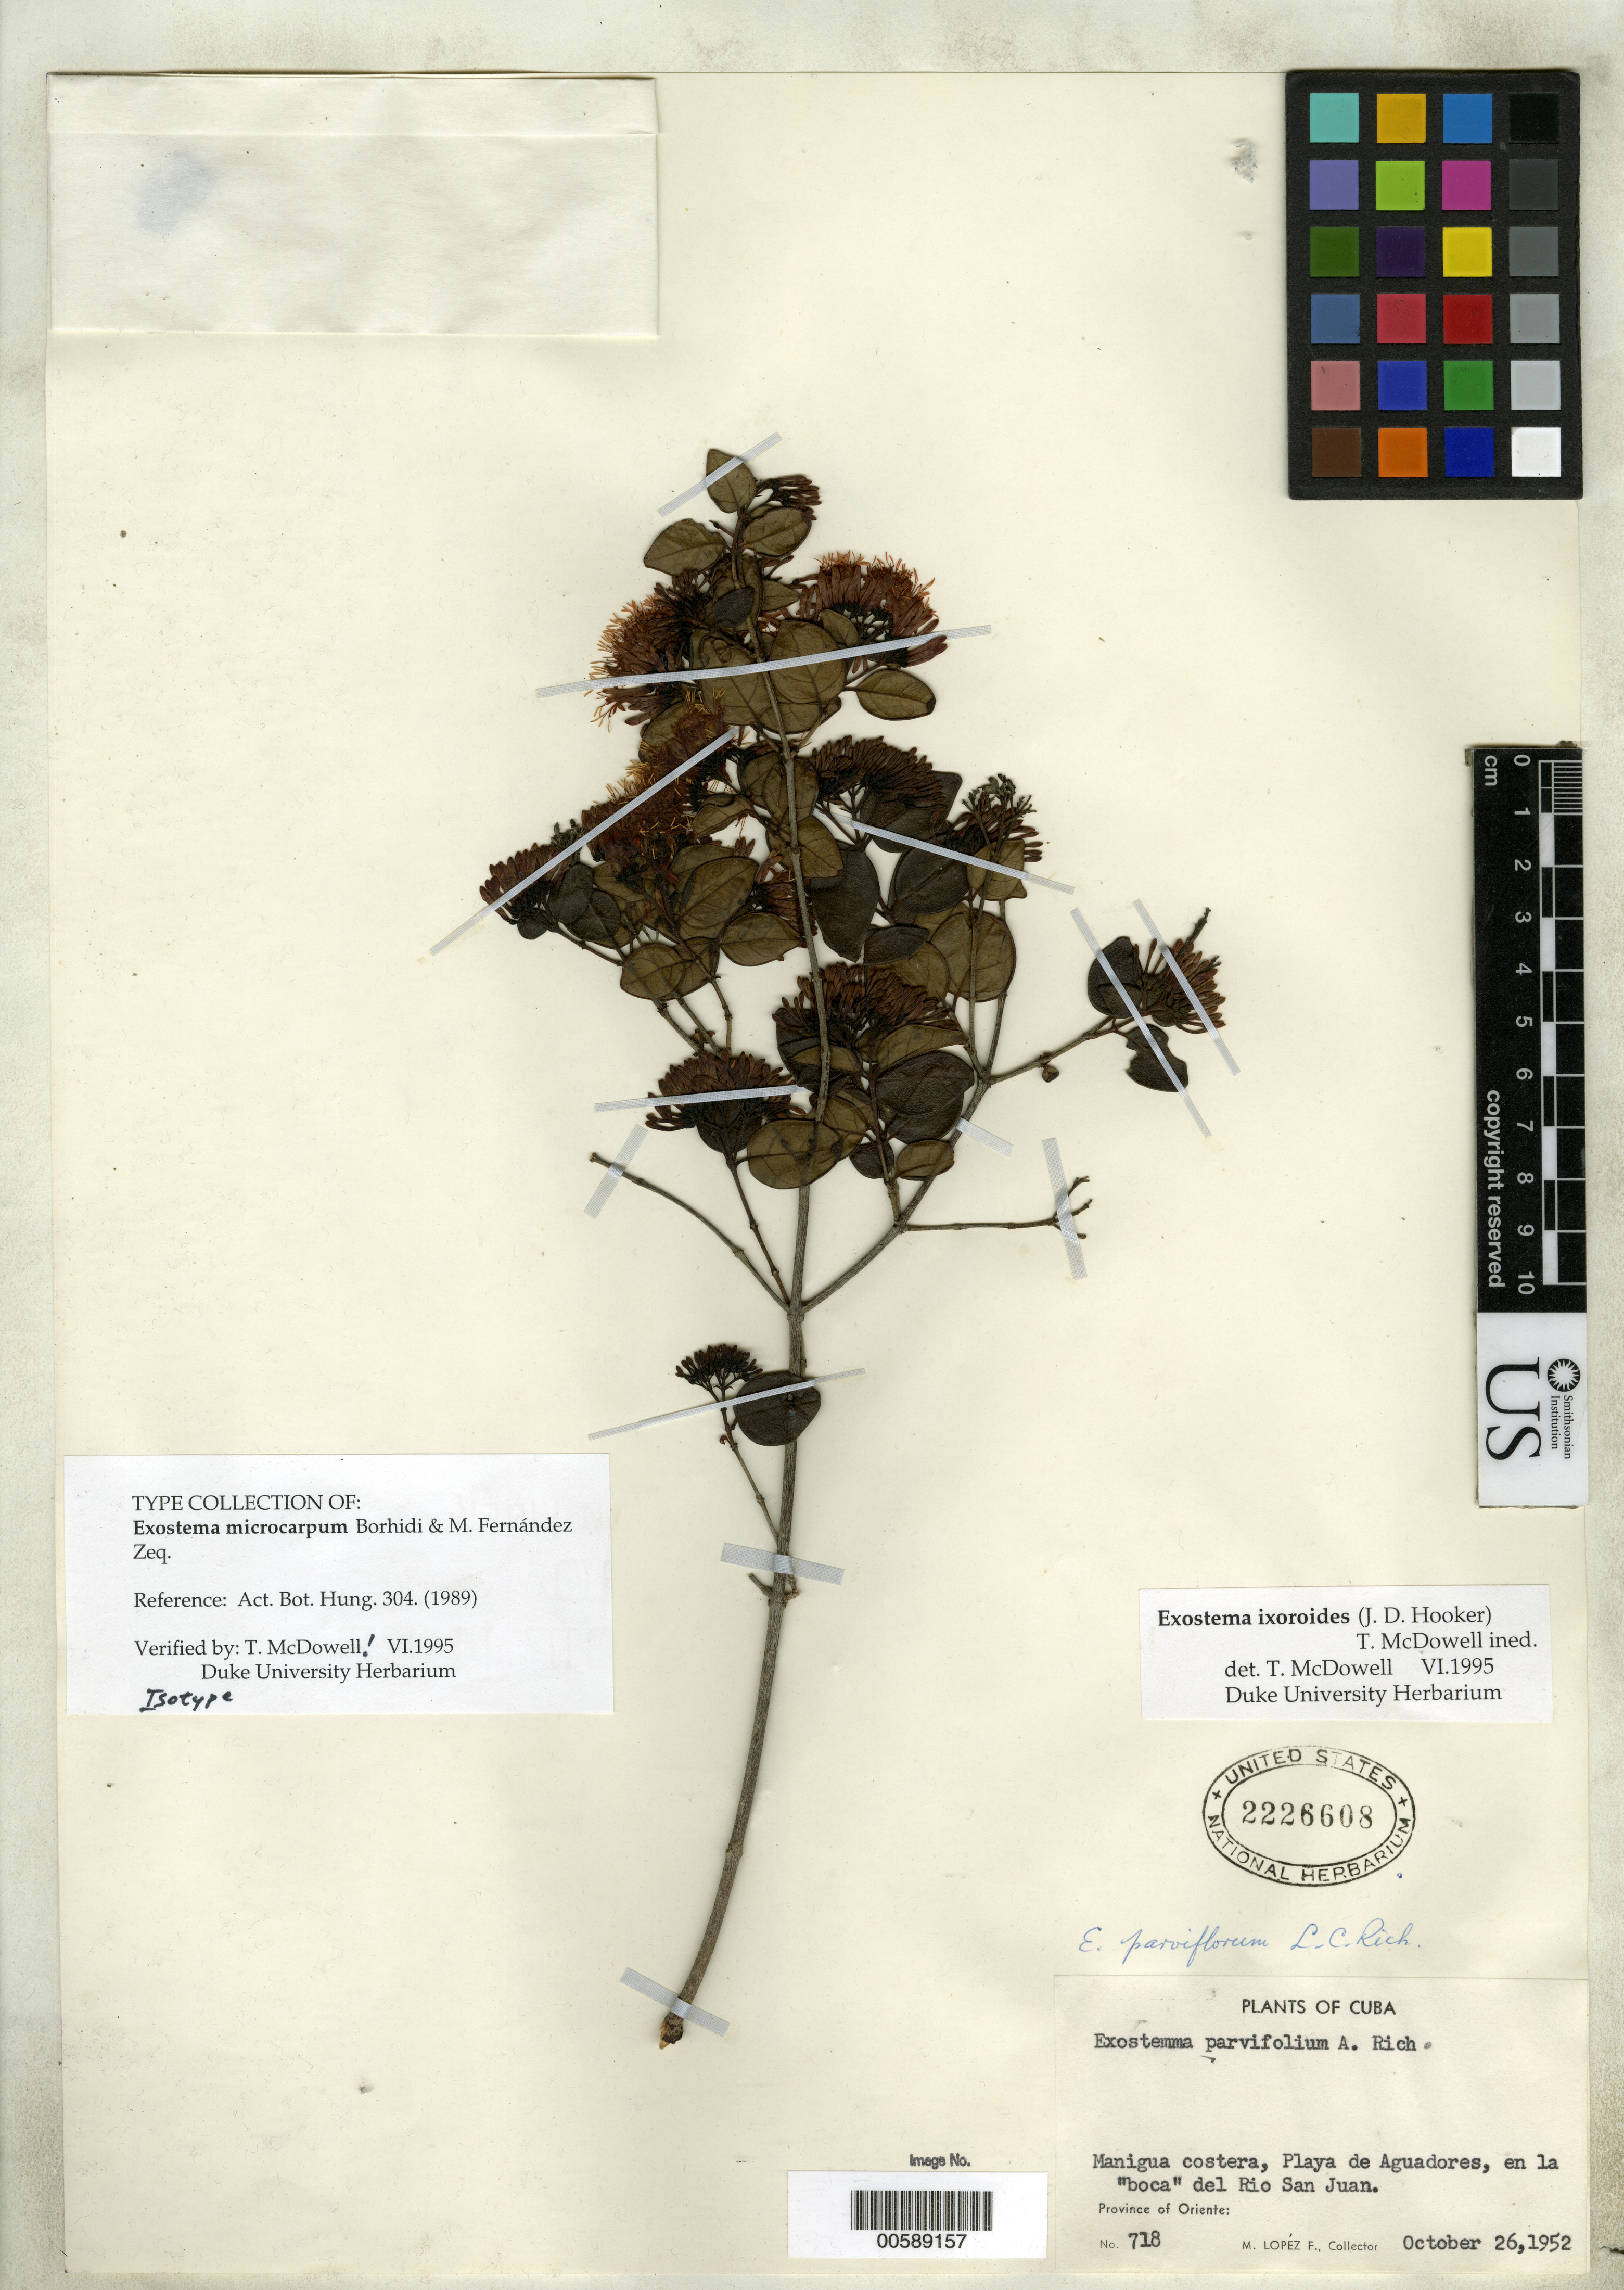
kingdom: Plantae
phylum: Tracheophyta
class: Magnoliopsida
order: Gentianales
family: Rubiaceae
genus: Exostema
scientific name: Exostema microcarpum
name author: Borhidi & M. Fernández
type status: Isotype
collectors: M. López Figueiras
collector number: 718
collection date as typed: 26 Oct 1952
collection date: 1952-10-26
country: Cuba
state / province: Oriente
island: Greater Antilles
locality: Manigua Costera, playa de Aguadores, en La Boca del Rio San Juan.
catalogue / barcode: US 2226608